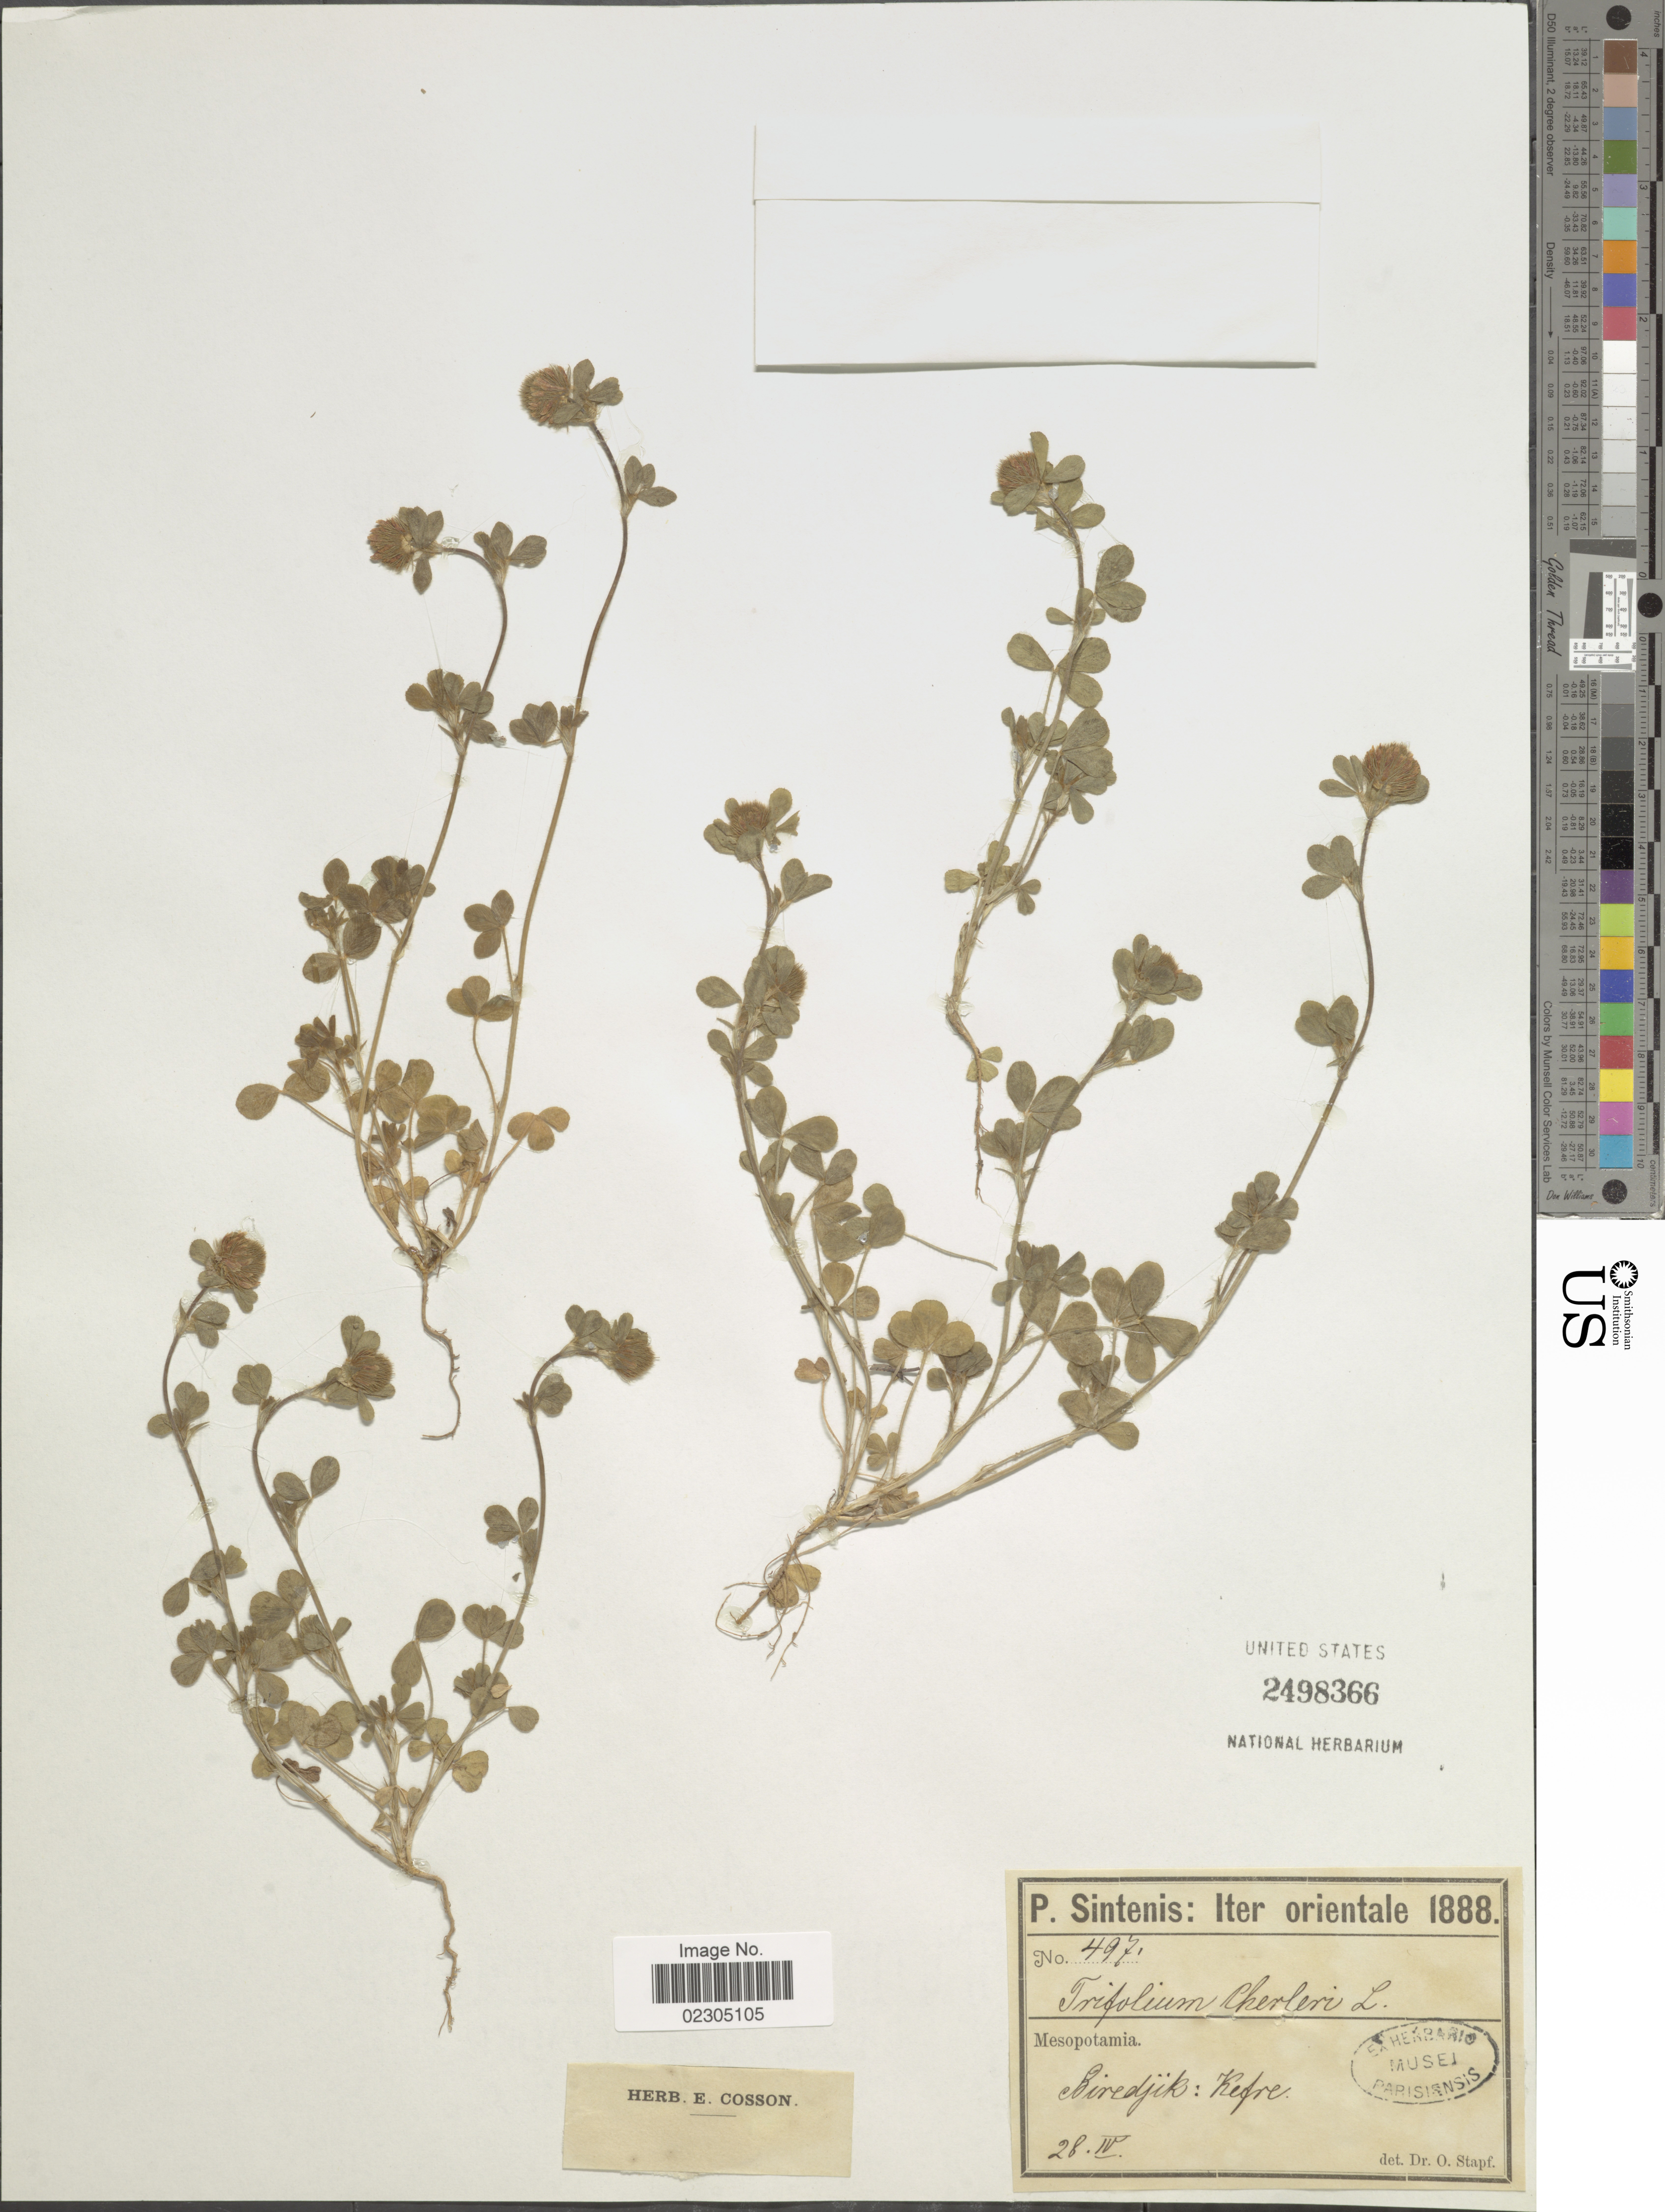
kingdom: Plantae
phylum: Tracheophyta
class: Magnoliopsida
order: Fabales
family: Fabaceae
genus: Trifolium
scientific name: Trifolium cherleri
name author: L.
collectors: P. Sintenis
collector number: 497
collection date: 1888-04-28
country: Turkey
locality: Oriental. Mesopotamia. Biredjik: Kefre.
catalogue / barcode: US 2498366